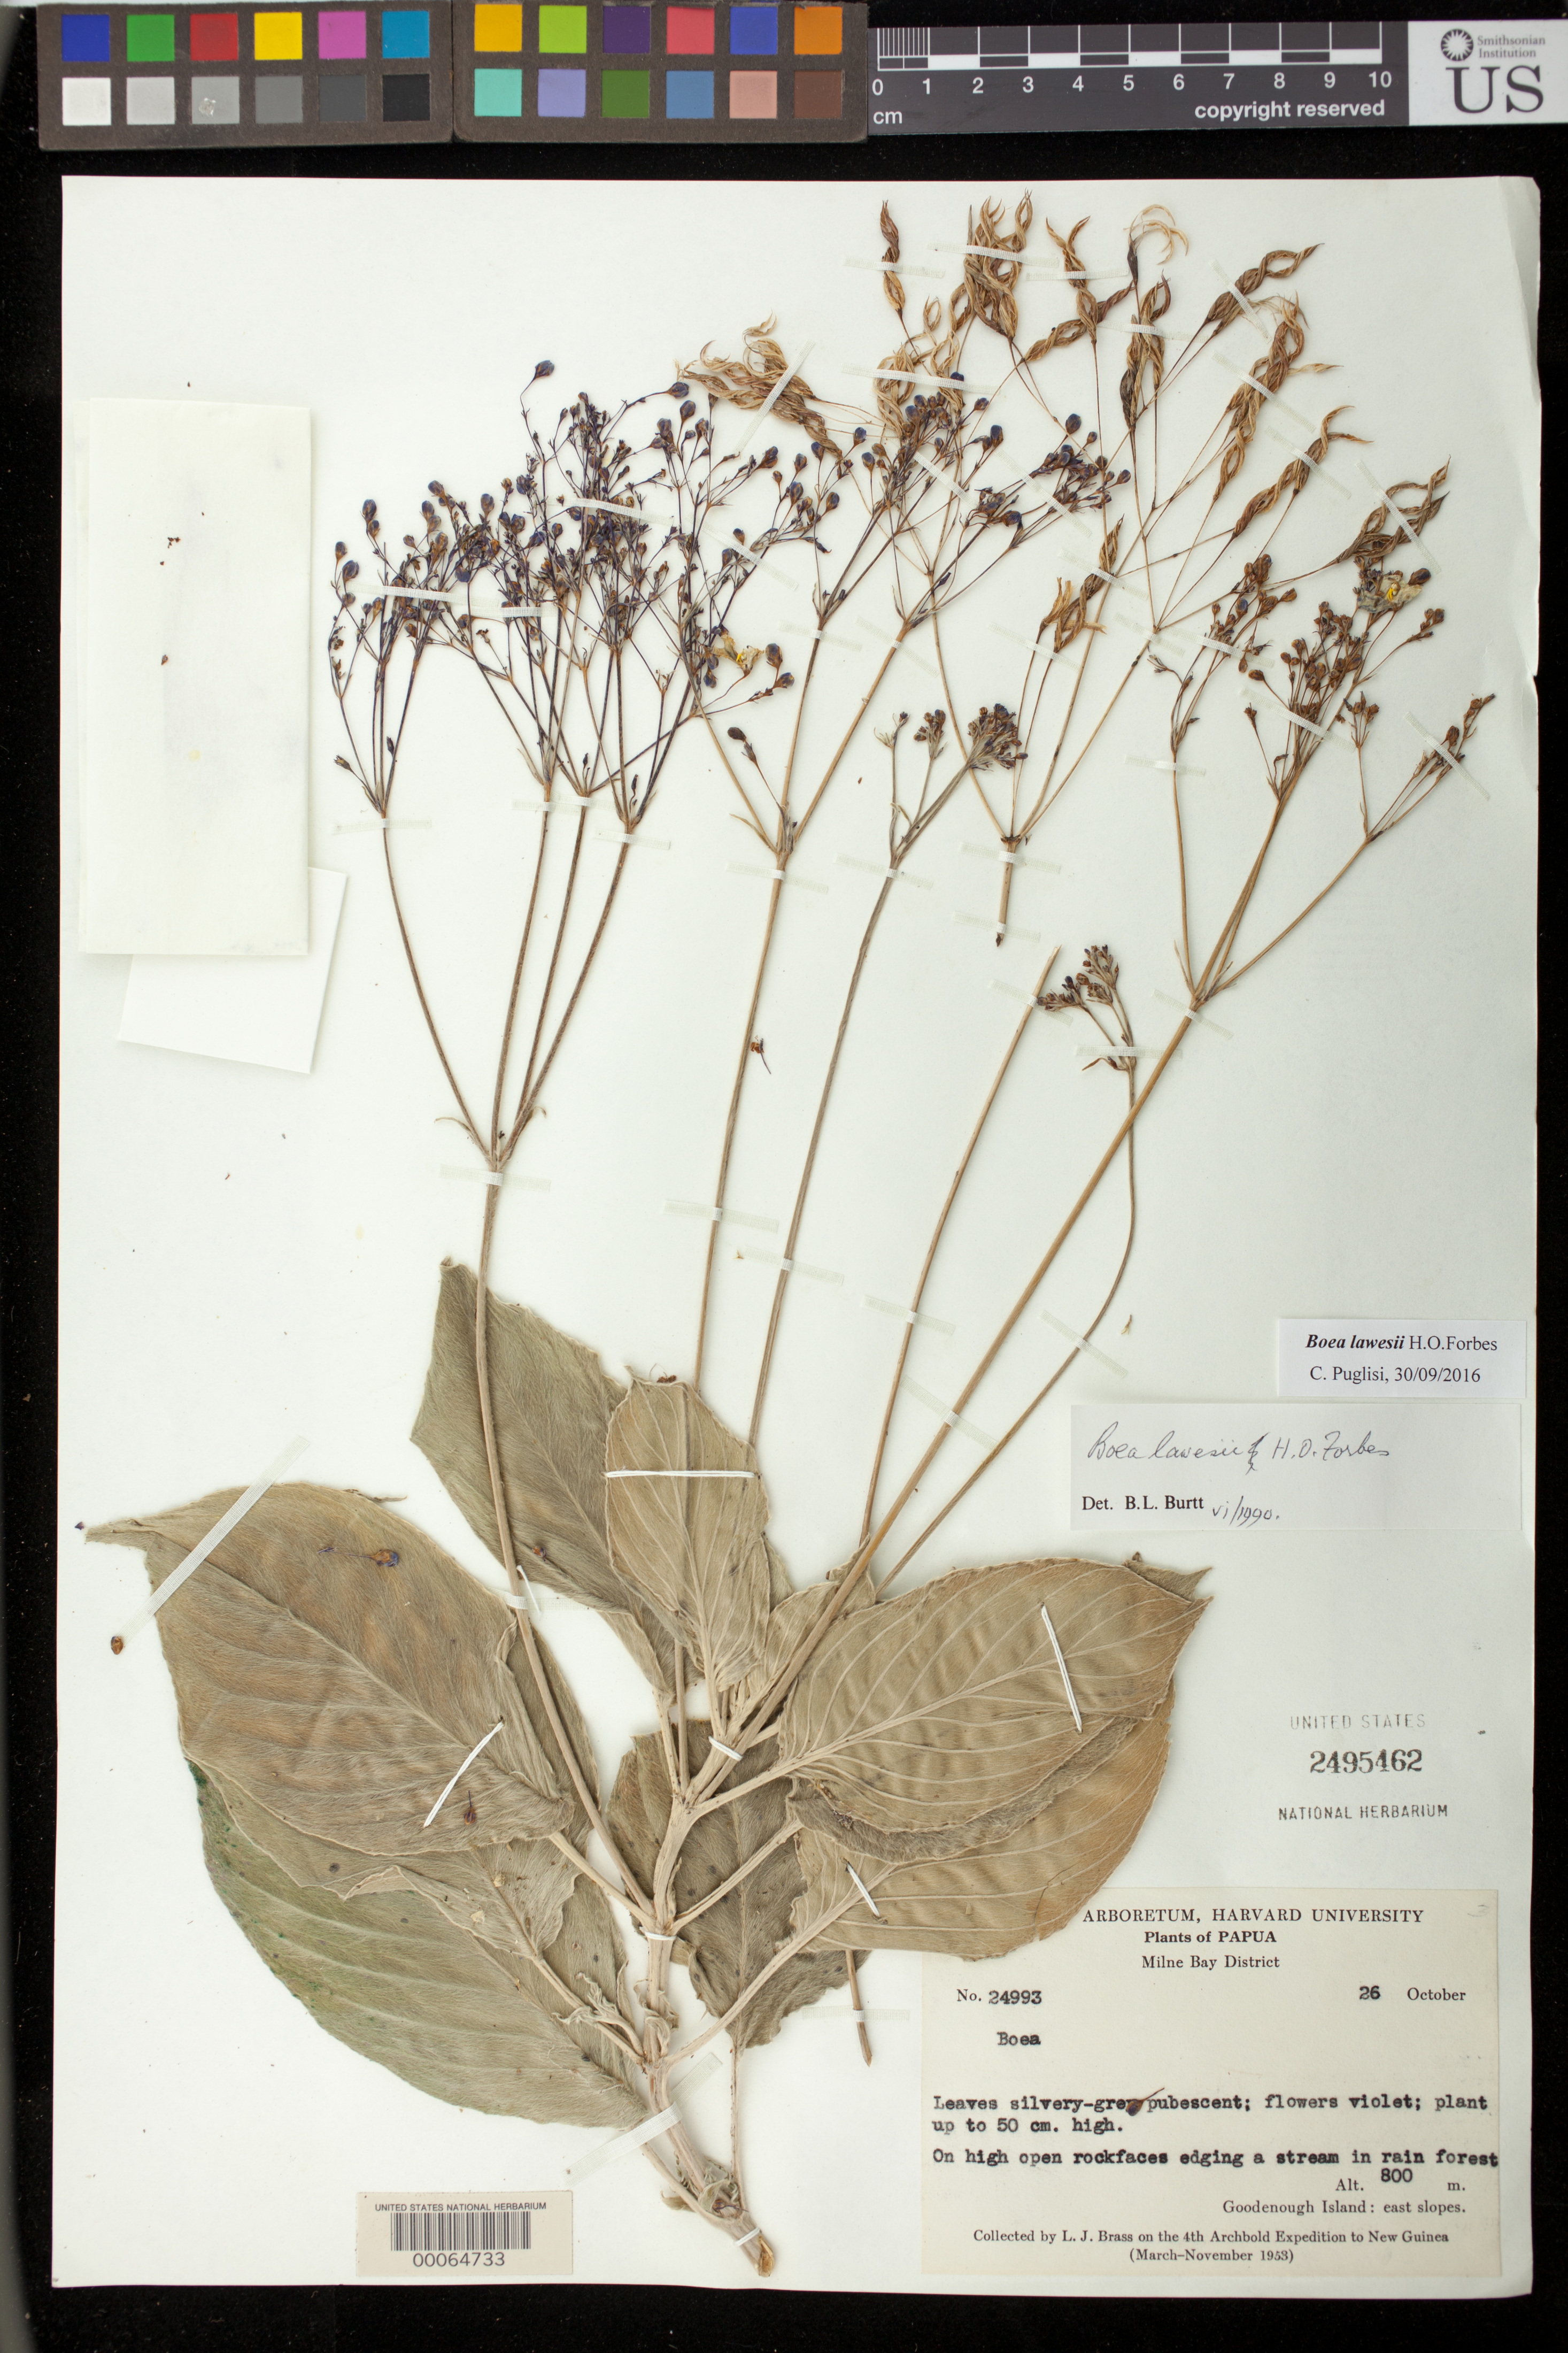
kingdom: Plantae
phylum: Tracheophyta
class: Magnoliopsida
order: Lamiales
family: Gesneriaceae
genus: Boea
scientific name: Boea lawesii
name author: H.O. Forbes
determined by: Burtt, B. L.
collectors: L. J. Brass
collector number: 24993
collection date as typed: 26 Oct 1953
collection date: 1953-10-26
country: Papua New Guinea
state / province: D'entrecasteaux Is.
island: Goodenough I.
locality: Goodenough i., East slopes, milne bay dist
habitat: On high open rockfaces edging a stream in rain forest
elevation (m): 800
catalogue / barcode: US 2495462